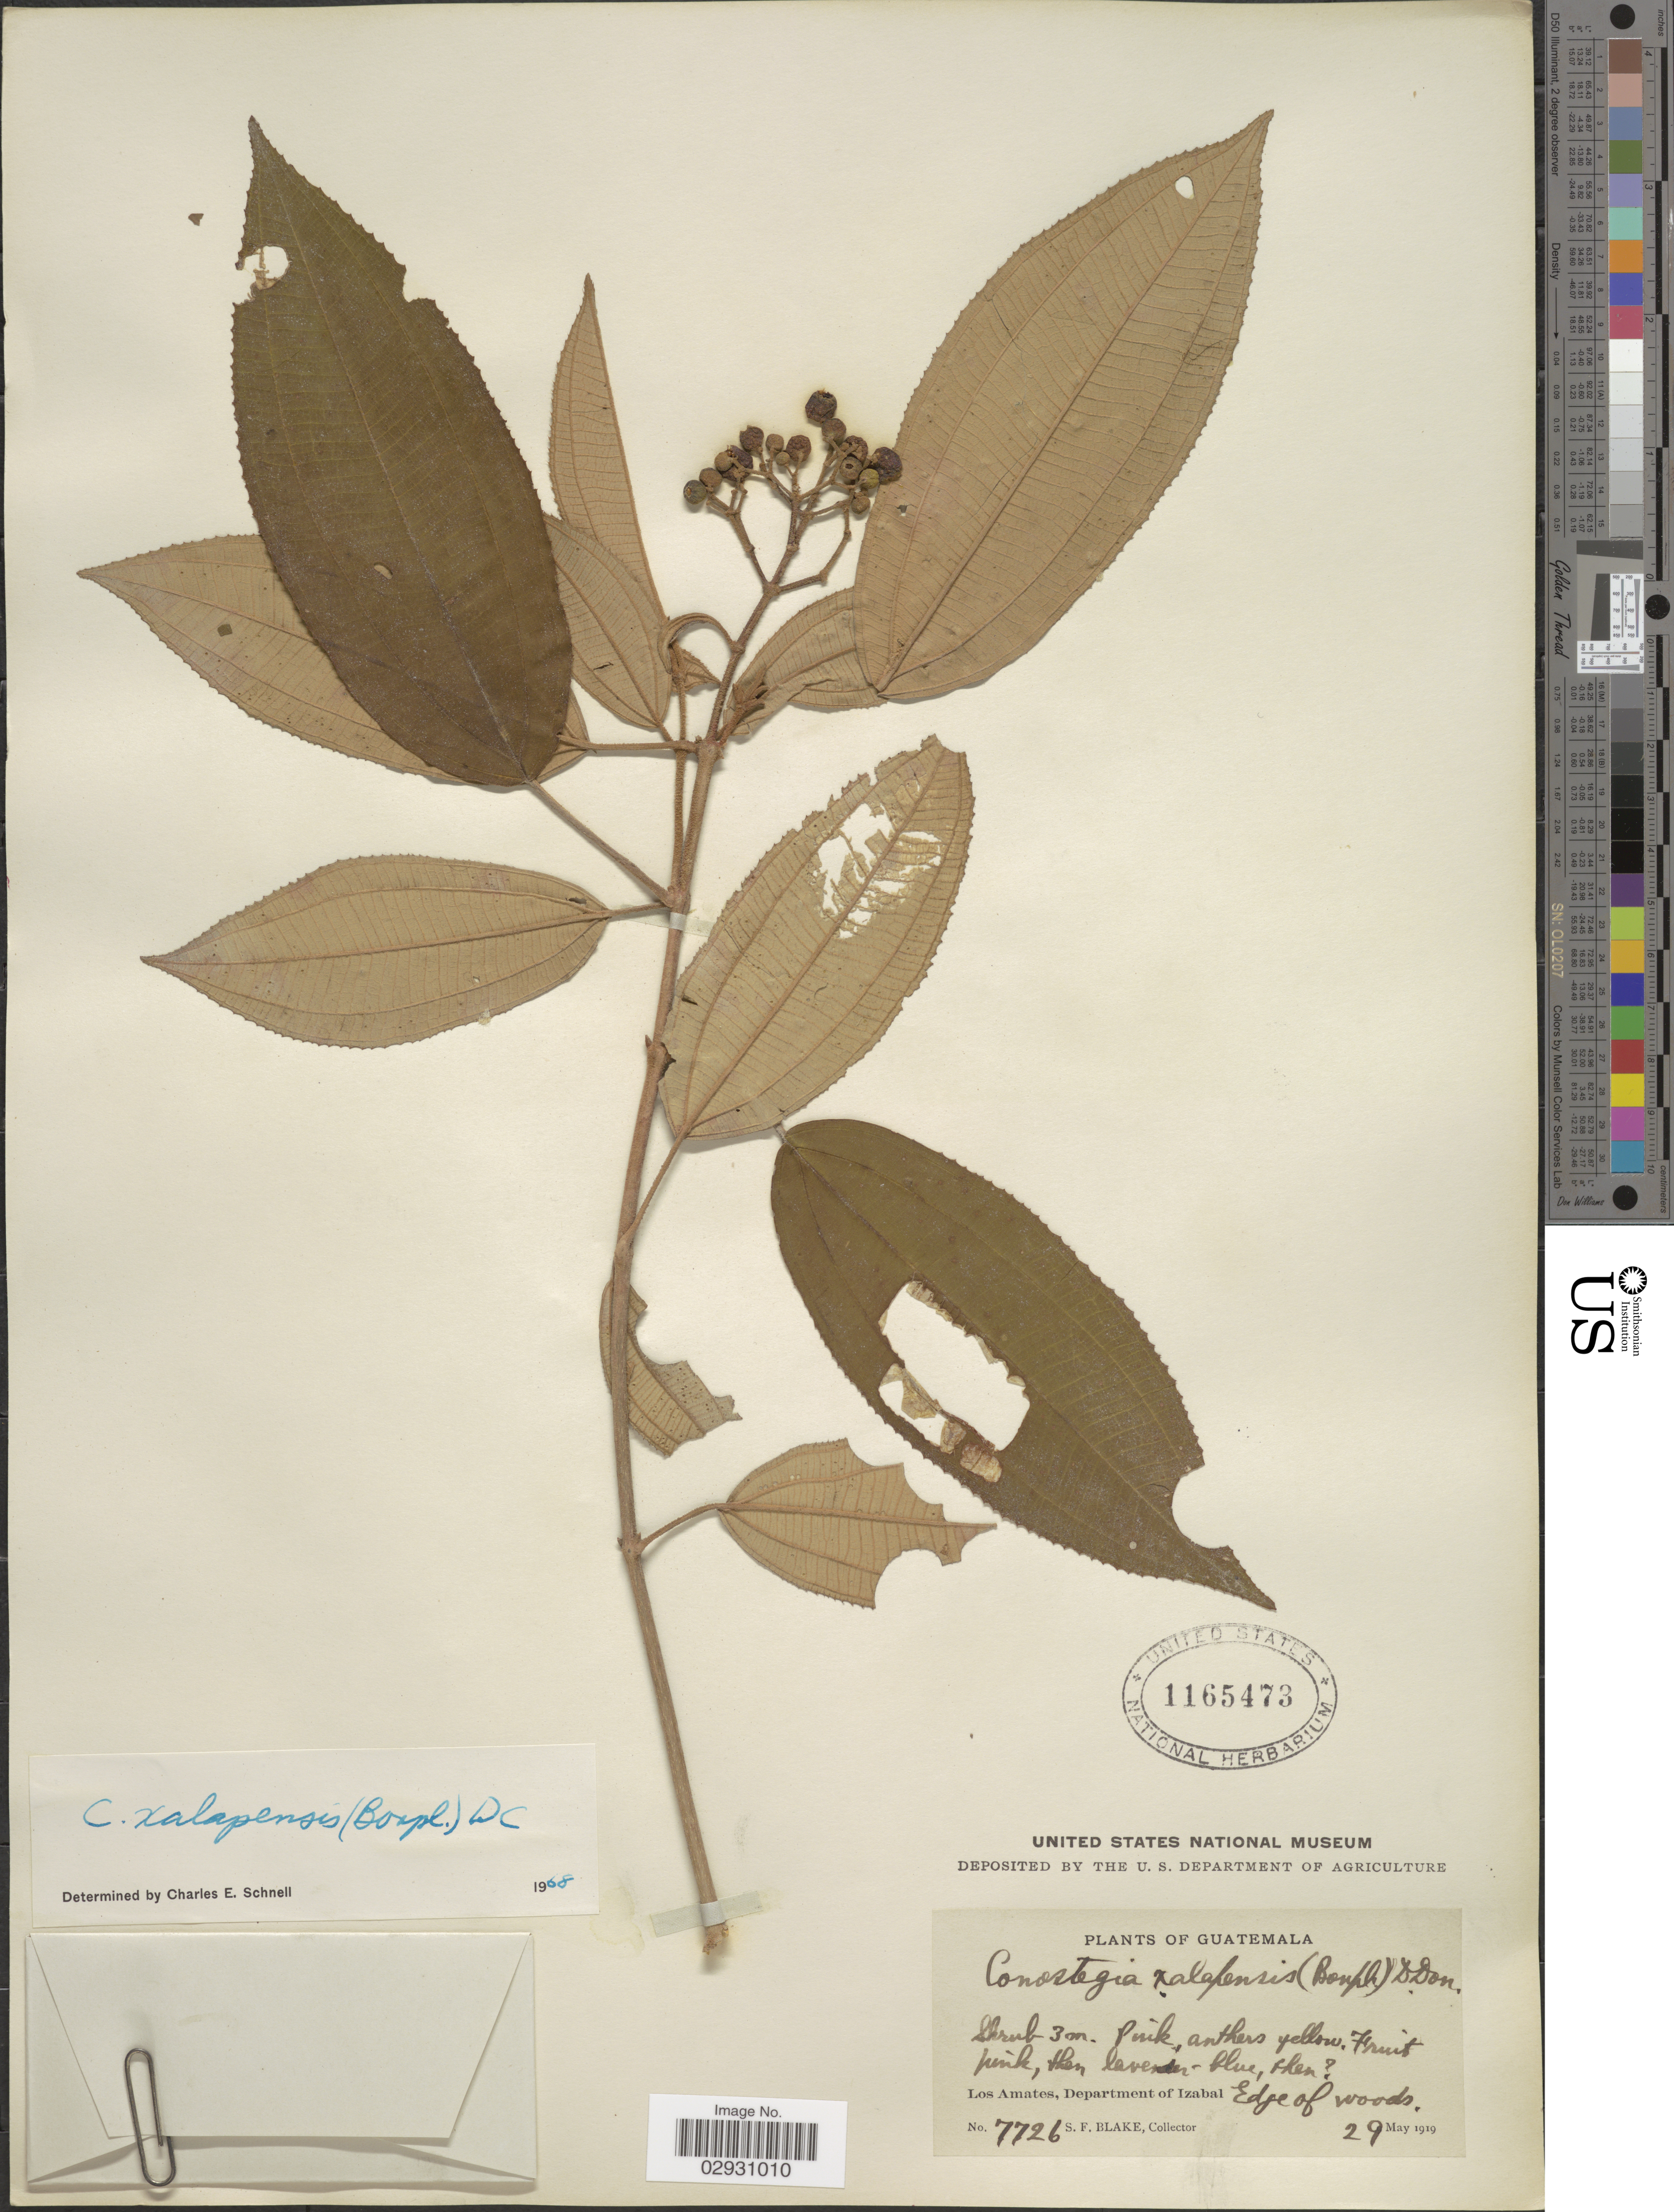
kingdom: Plantae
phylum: Tracheophyta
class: Magnoliopsida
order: Myrtales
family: Melastomataceae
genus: Conostegia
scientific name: Conostegia quadrangularis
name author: Schltdl. ex Steud.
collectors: S. Blake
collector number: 7726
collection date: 1919-05-29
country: Guatemala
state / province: Izabal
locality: Los Amates, Department of Izabal.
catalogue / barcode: US 1165473